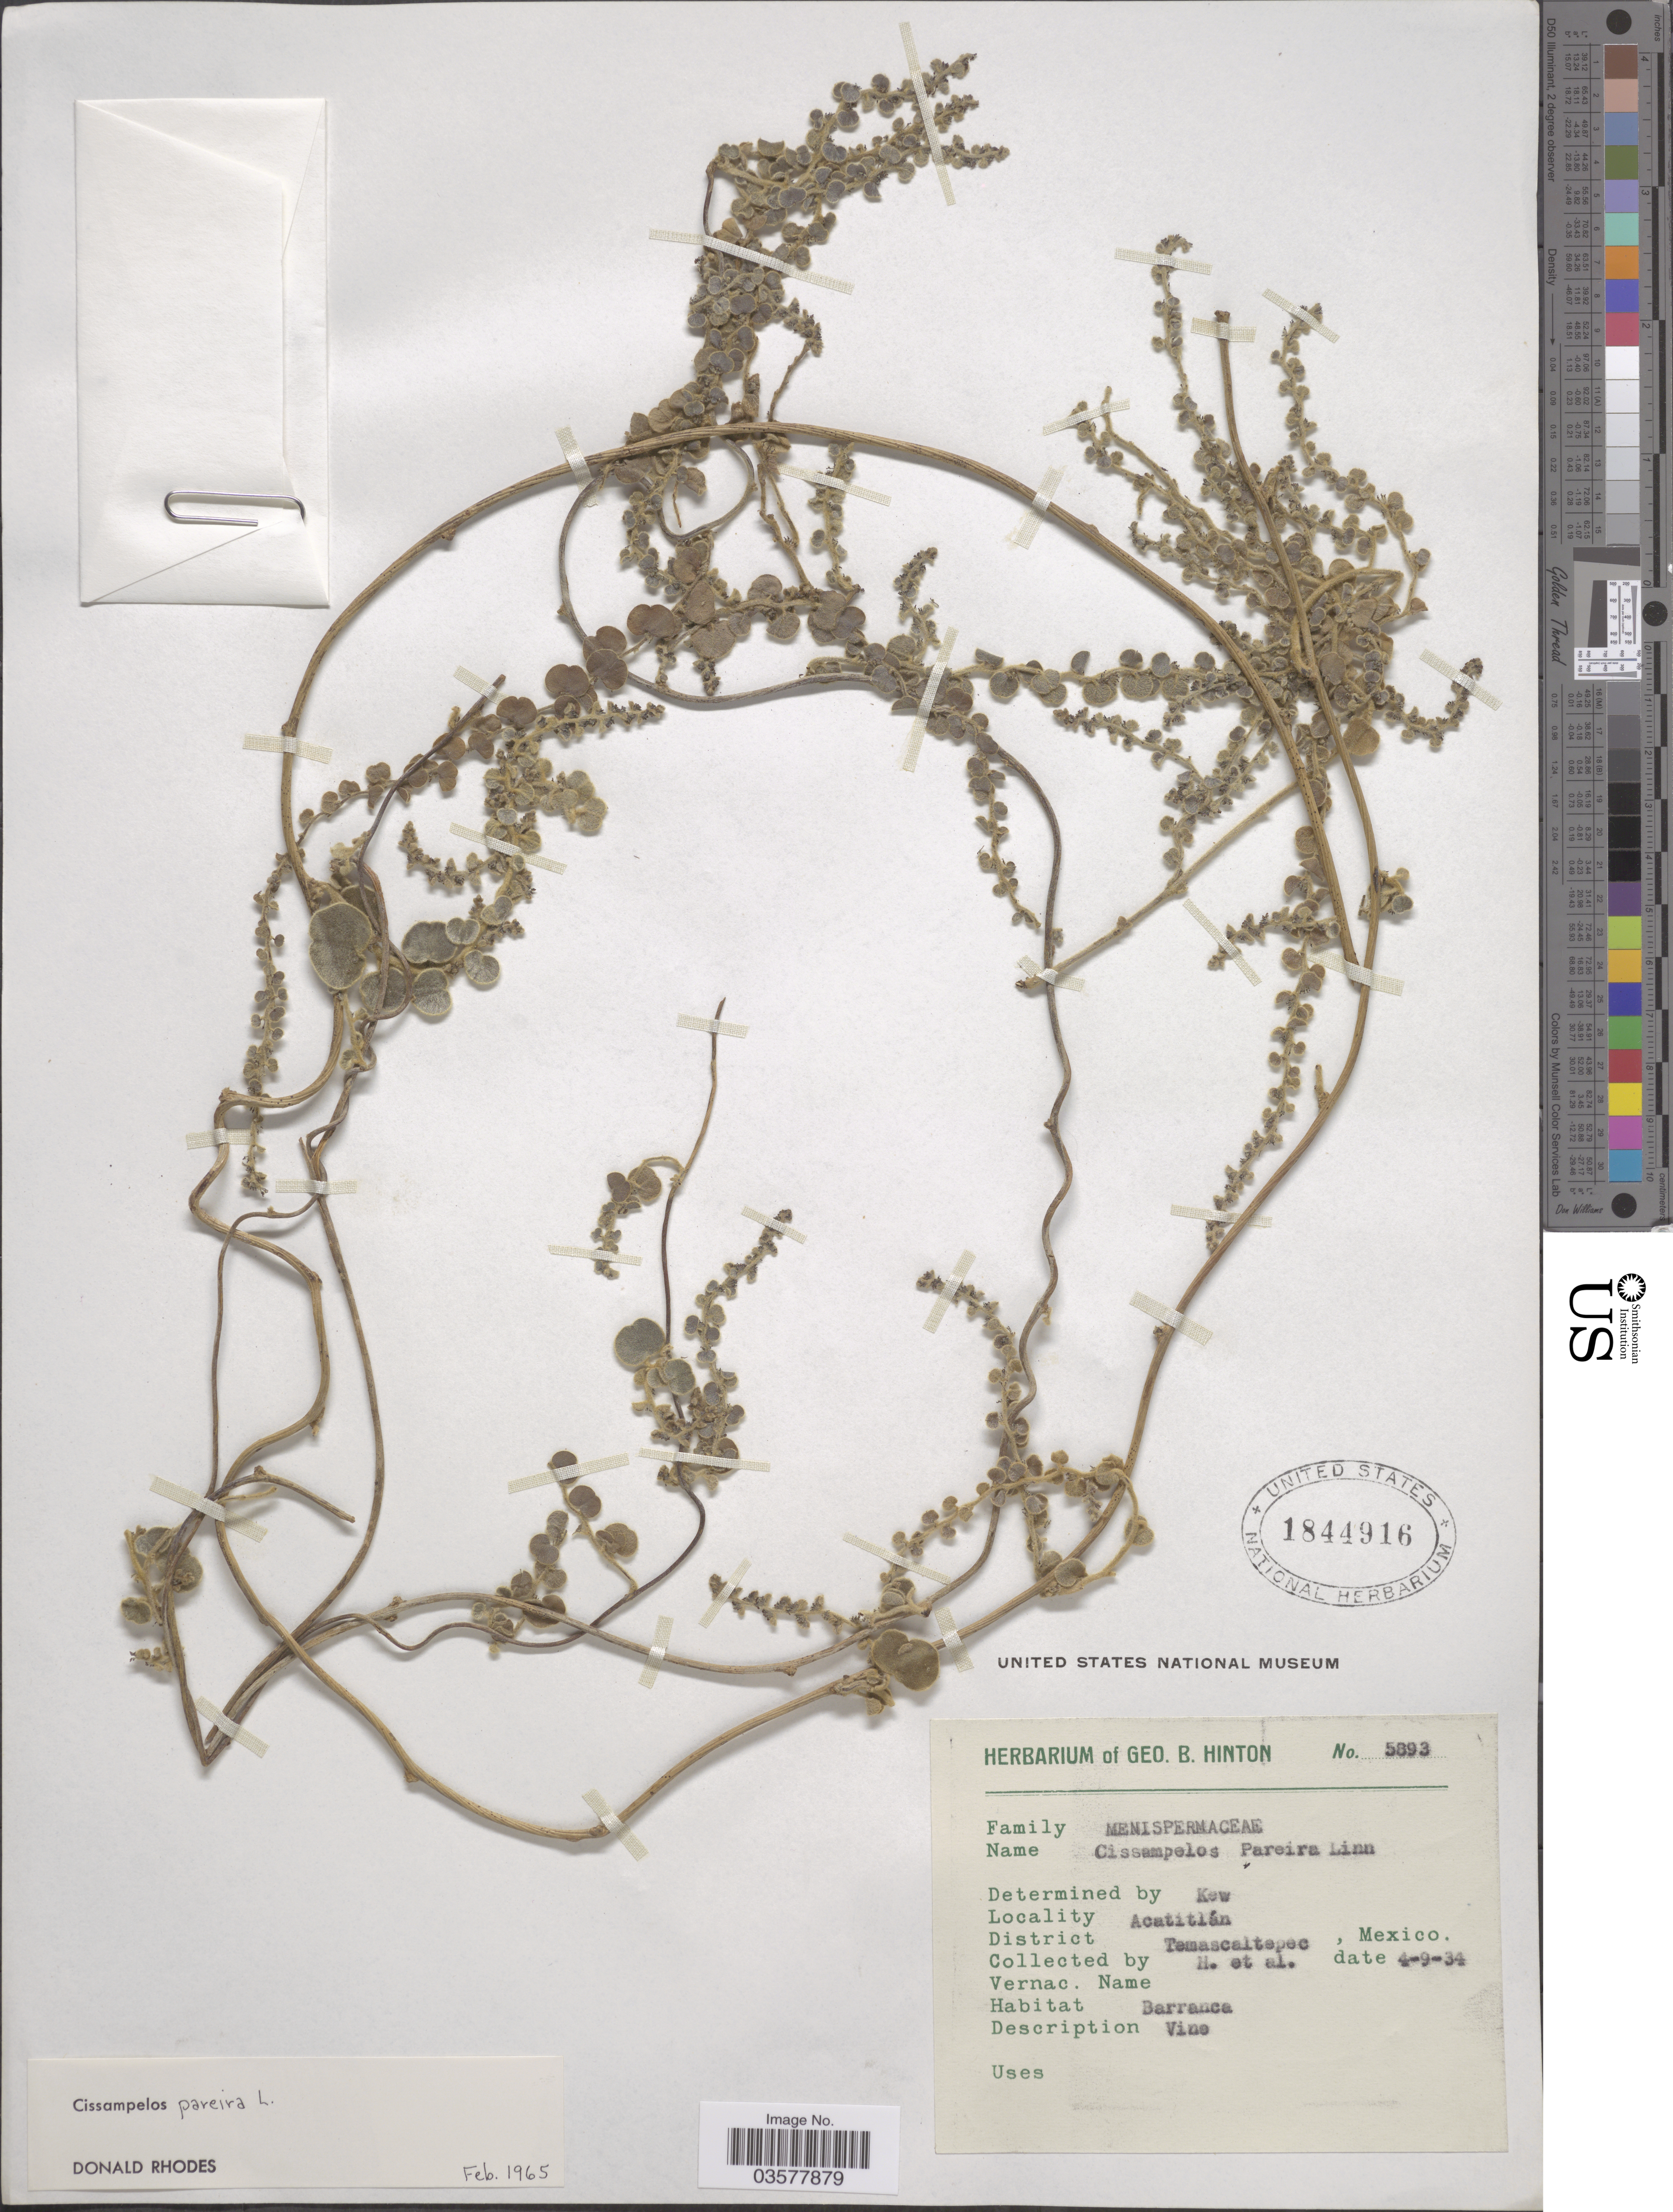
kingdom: Plantae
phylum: Tracheophyta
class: Magnoliopsida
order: Ranunculales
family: Menispermaceae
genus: Cissampelos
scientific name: Cissampelos pareira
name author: L.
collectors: G. B. Hinton & et al.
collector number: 5893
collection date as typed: Transcribed d/m/y: 4/9/34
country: Mexico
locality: Acatitlán. District Temascaltepec.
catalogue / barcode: US 1844916